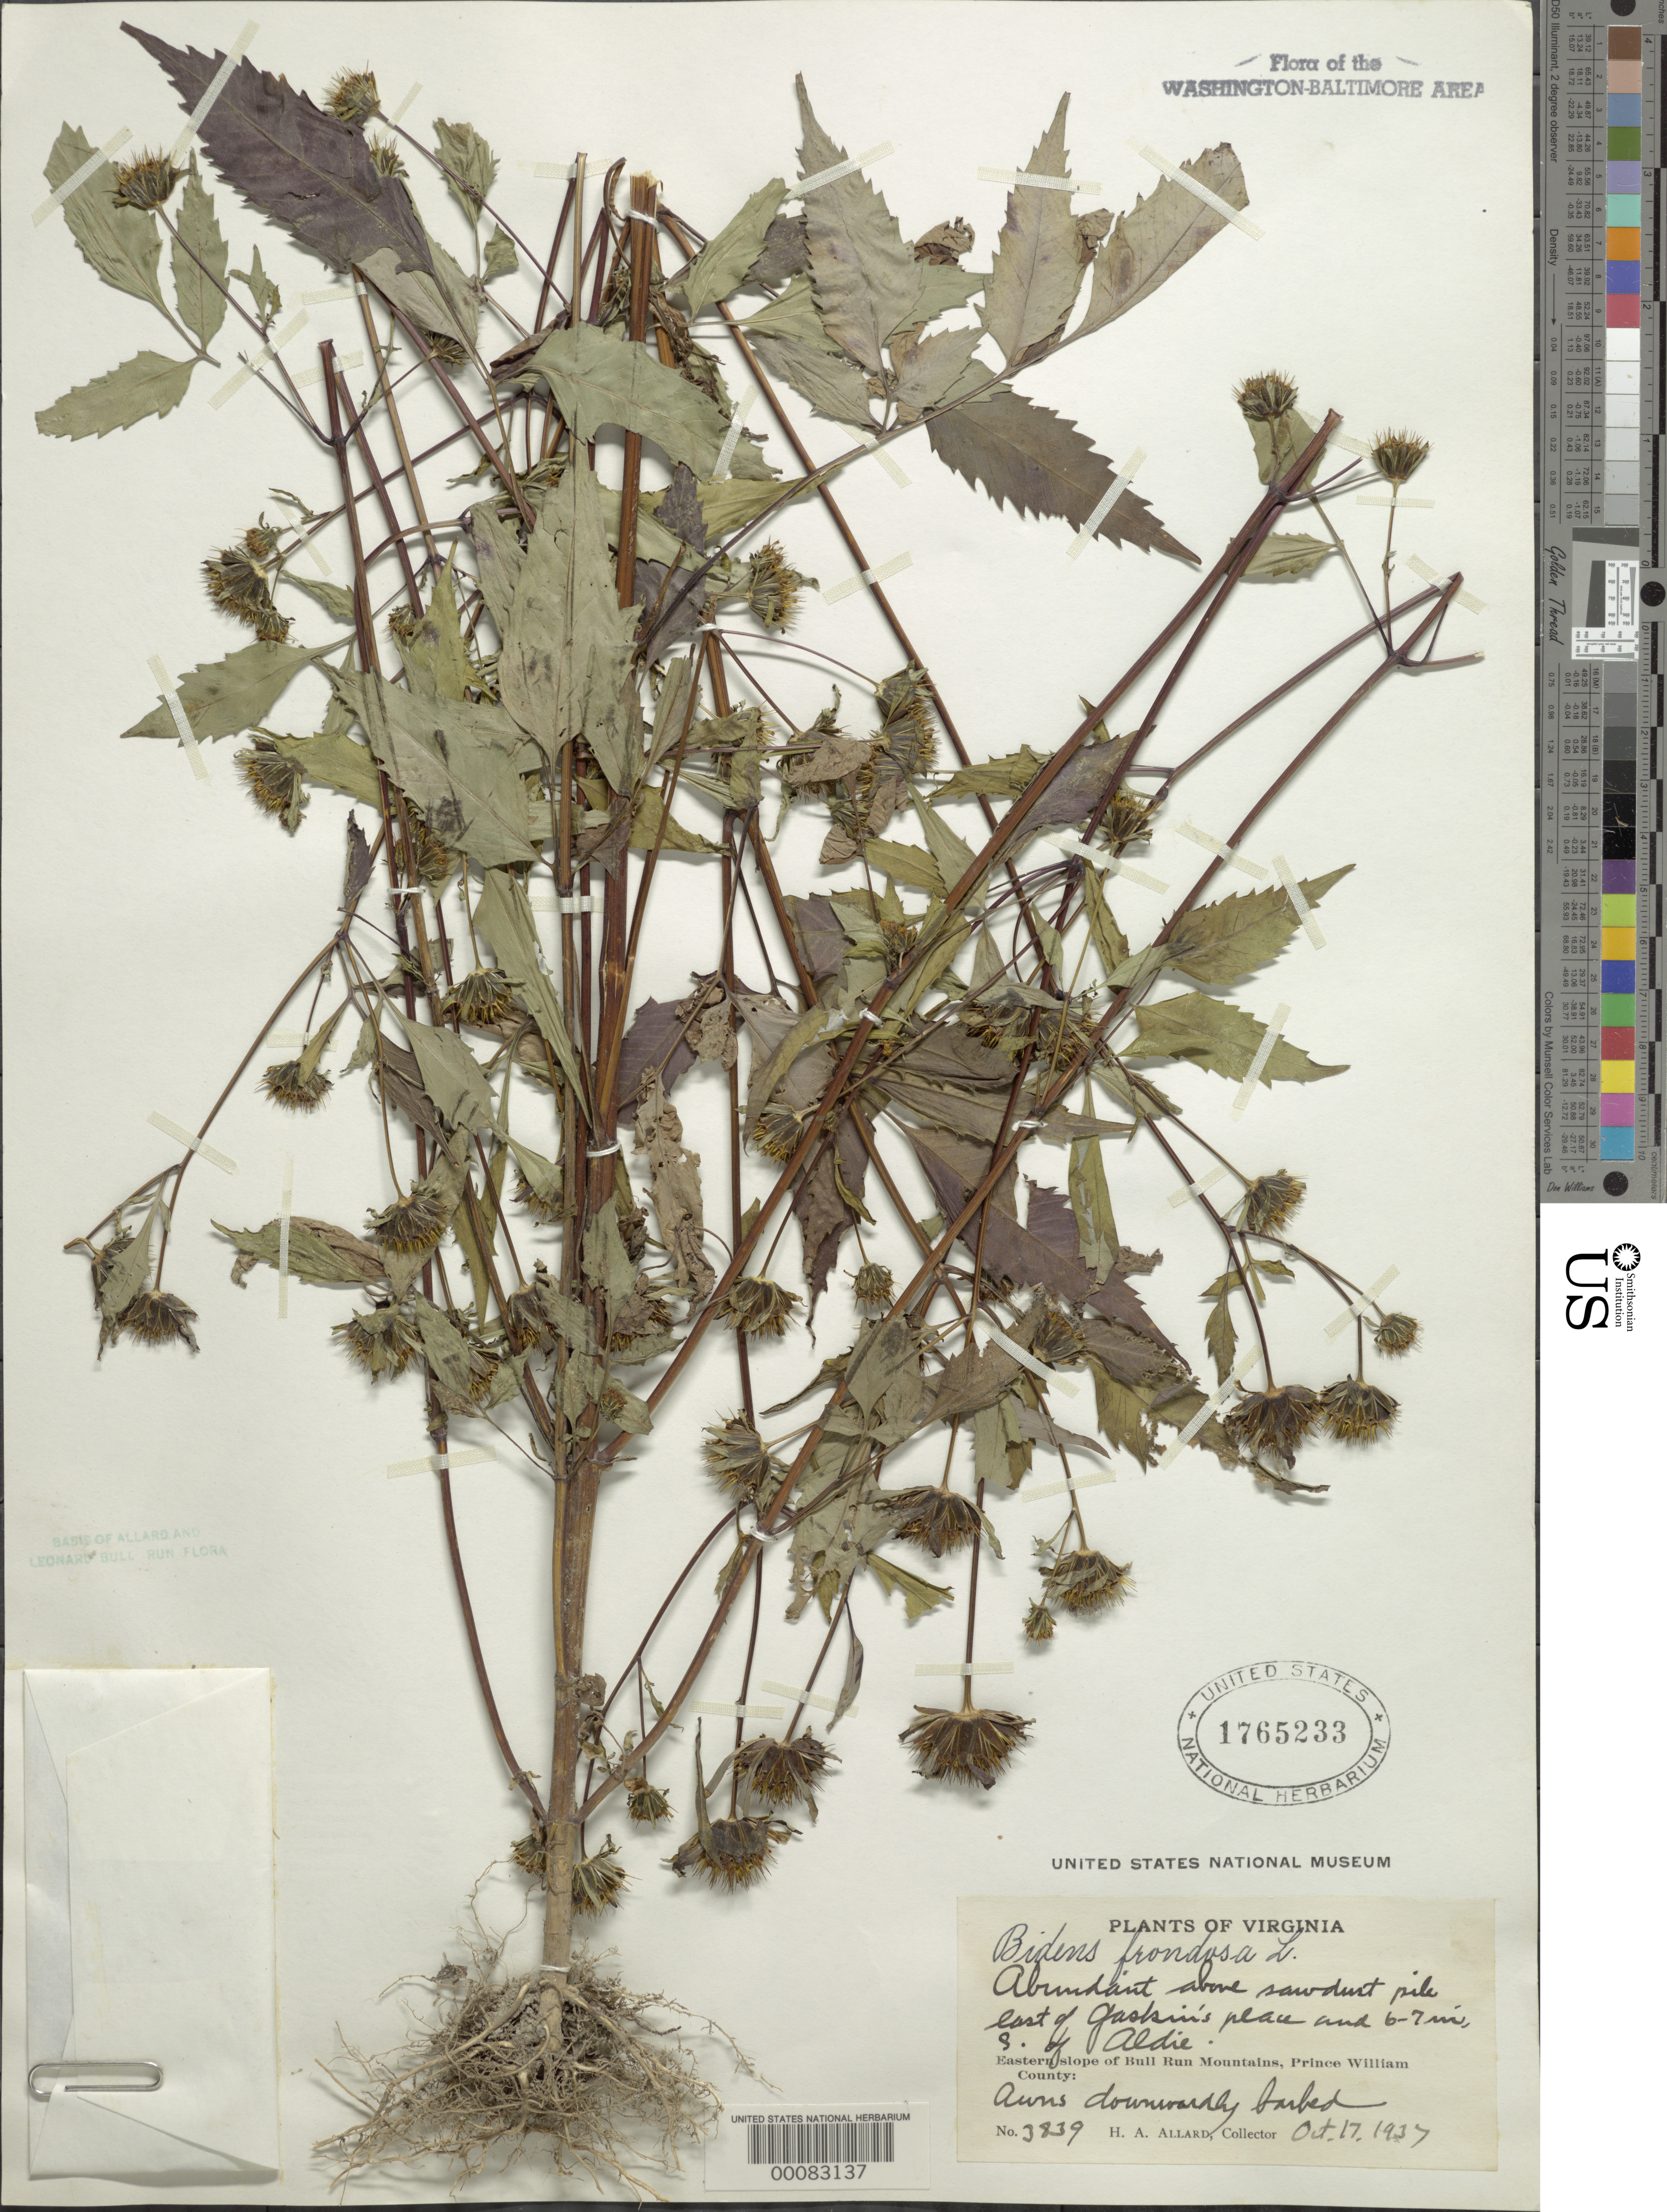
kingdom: Plantae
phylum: Tracheophyta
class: Magnoliopsida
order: Asterales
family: Asteraceae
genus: Bidens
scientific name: Bidens frondosa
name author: L.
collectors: H. A. Allard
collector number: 3839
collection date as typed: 17 Oct 1937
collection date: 1937-10-17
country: United States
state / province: Virginia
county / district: Prince William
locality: South of Aldie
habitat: Sawdust pile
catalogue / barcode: US 1765233